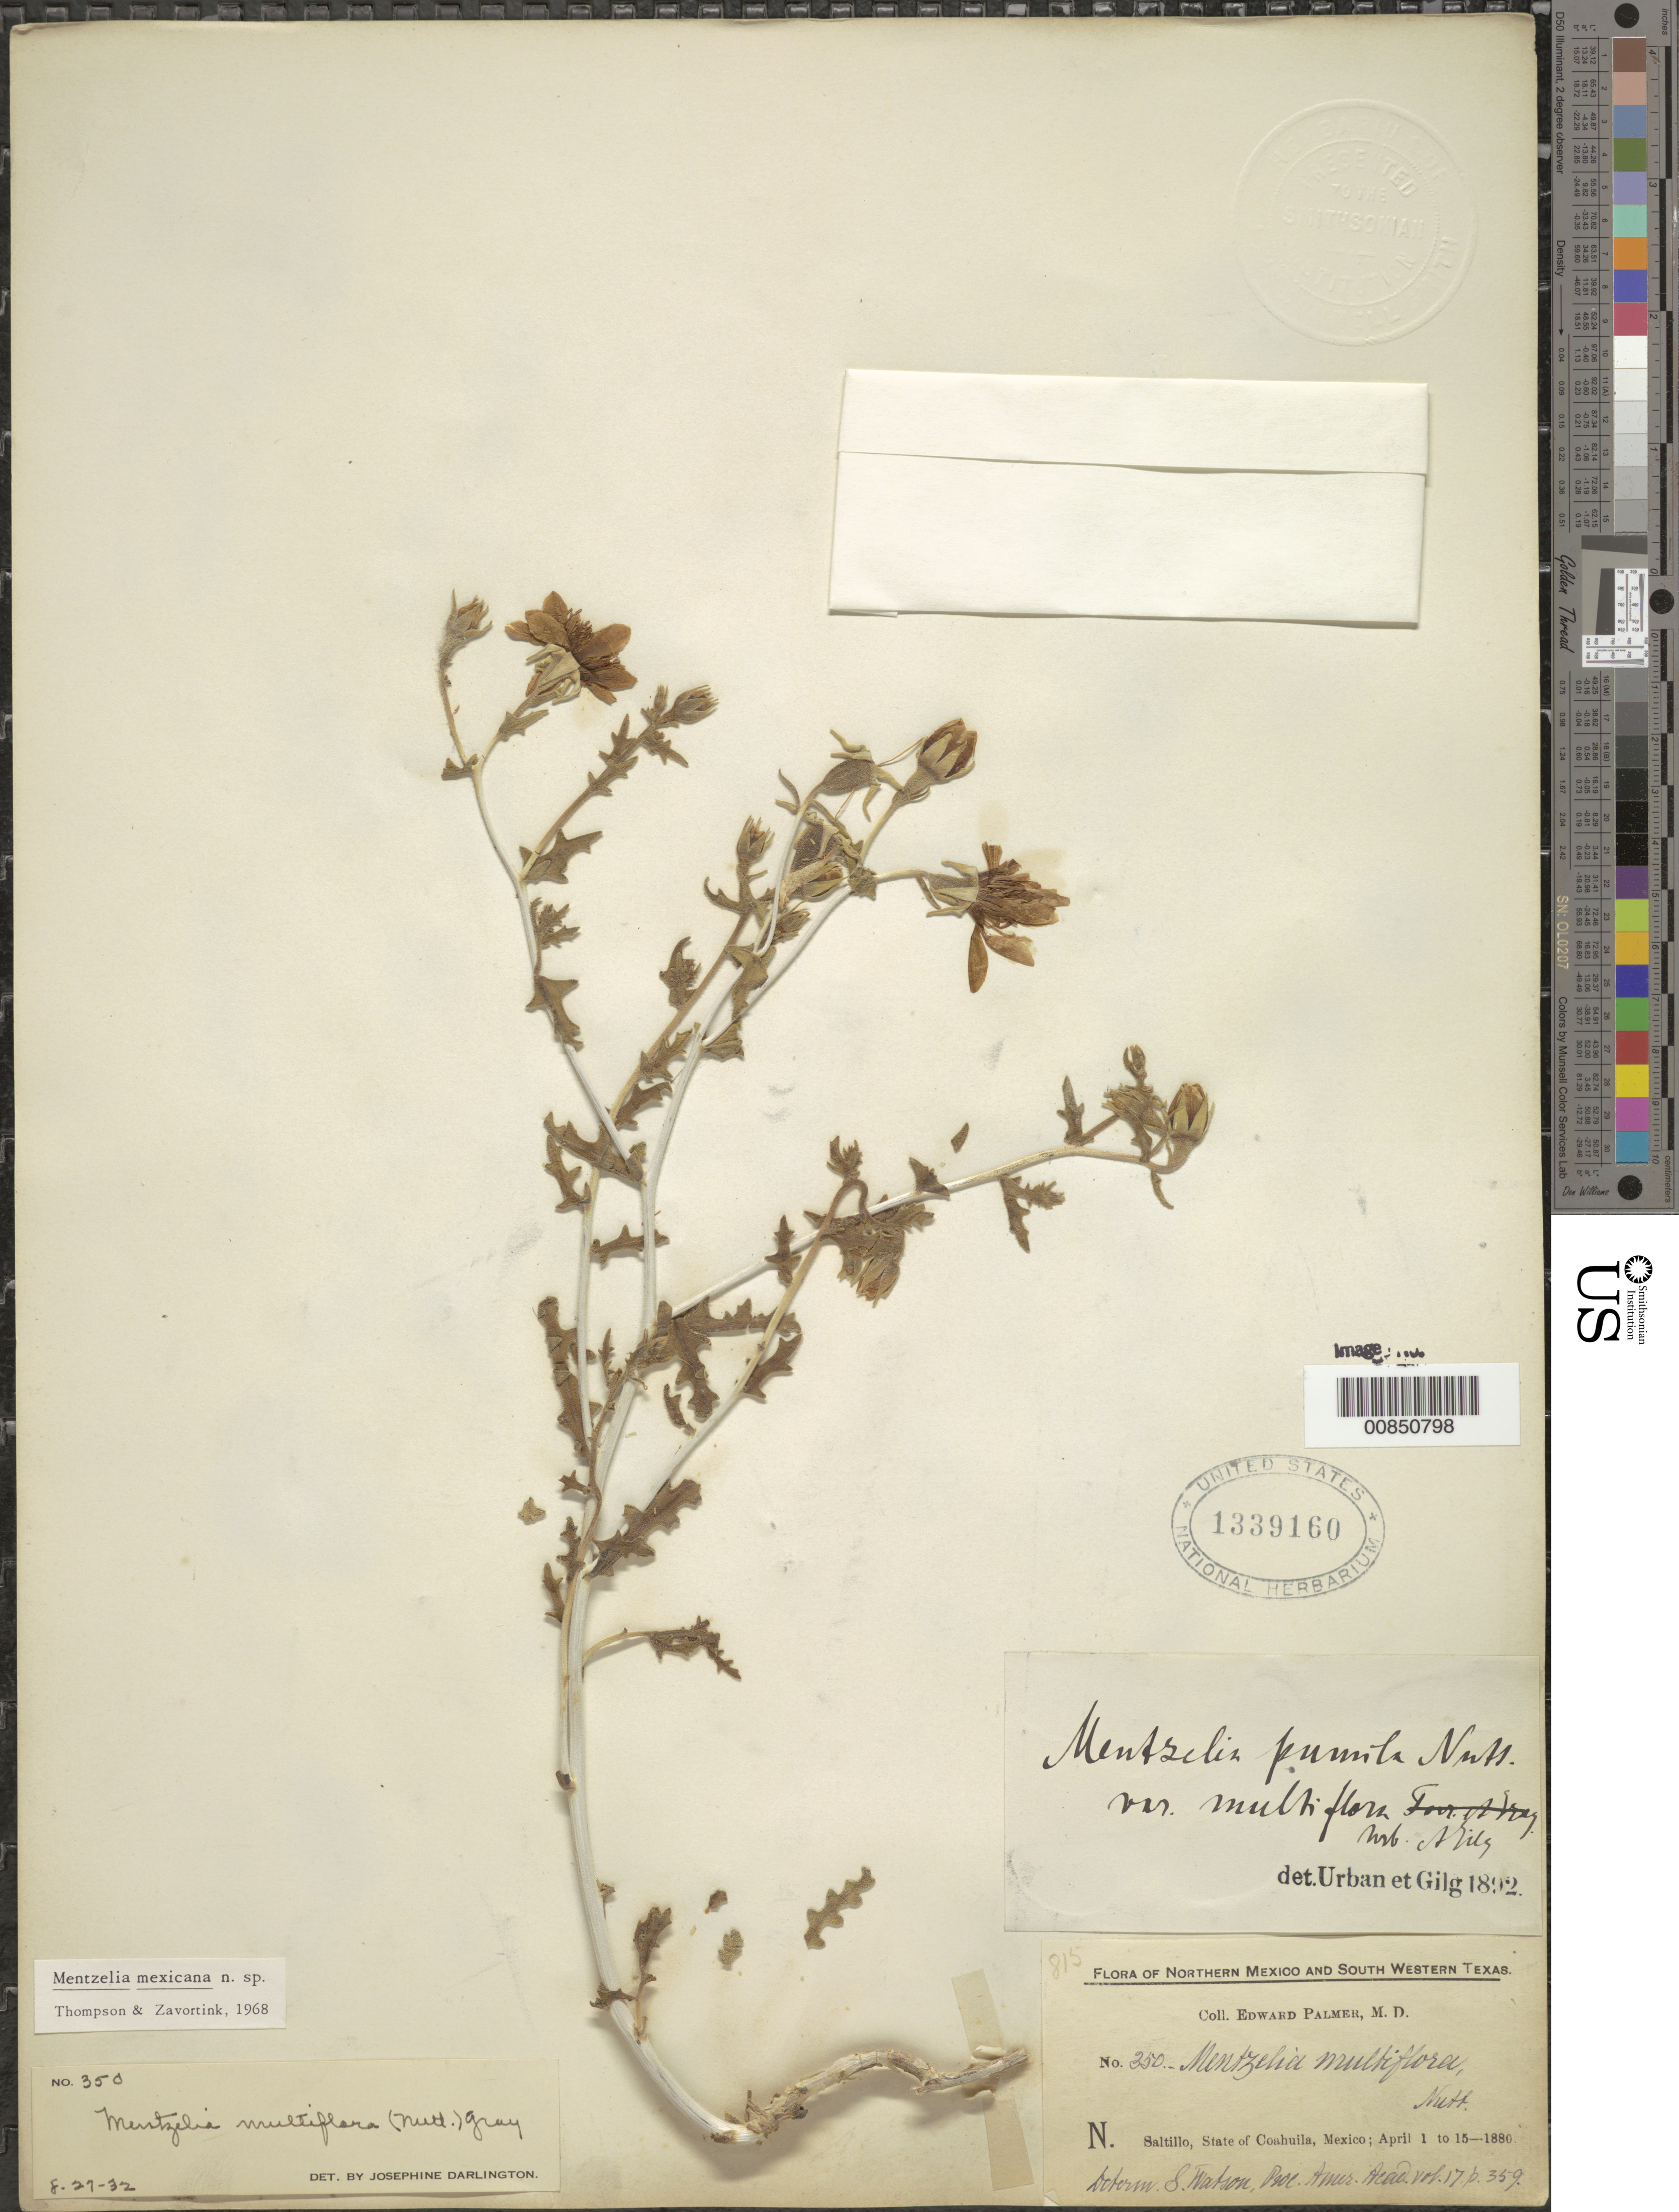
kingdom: Plantae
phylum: Tracheophyta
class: Magnoliopsida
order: Cornales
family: Loasaceae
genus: Mentzelia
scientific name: Mentzelia mexicana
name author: H.J. Thomps. & Zavort.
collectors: E. Palmer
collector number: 350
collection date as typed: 01 Apr 1880 to 15 Apr 1880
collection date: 1880-04-01/1880-04-15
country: Mexico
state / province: Coahuila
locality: N. Saltillo, Coahuila.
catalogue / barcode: US 1339160